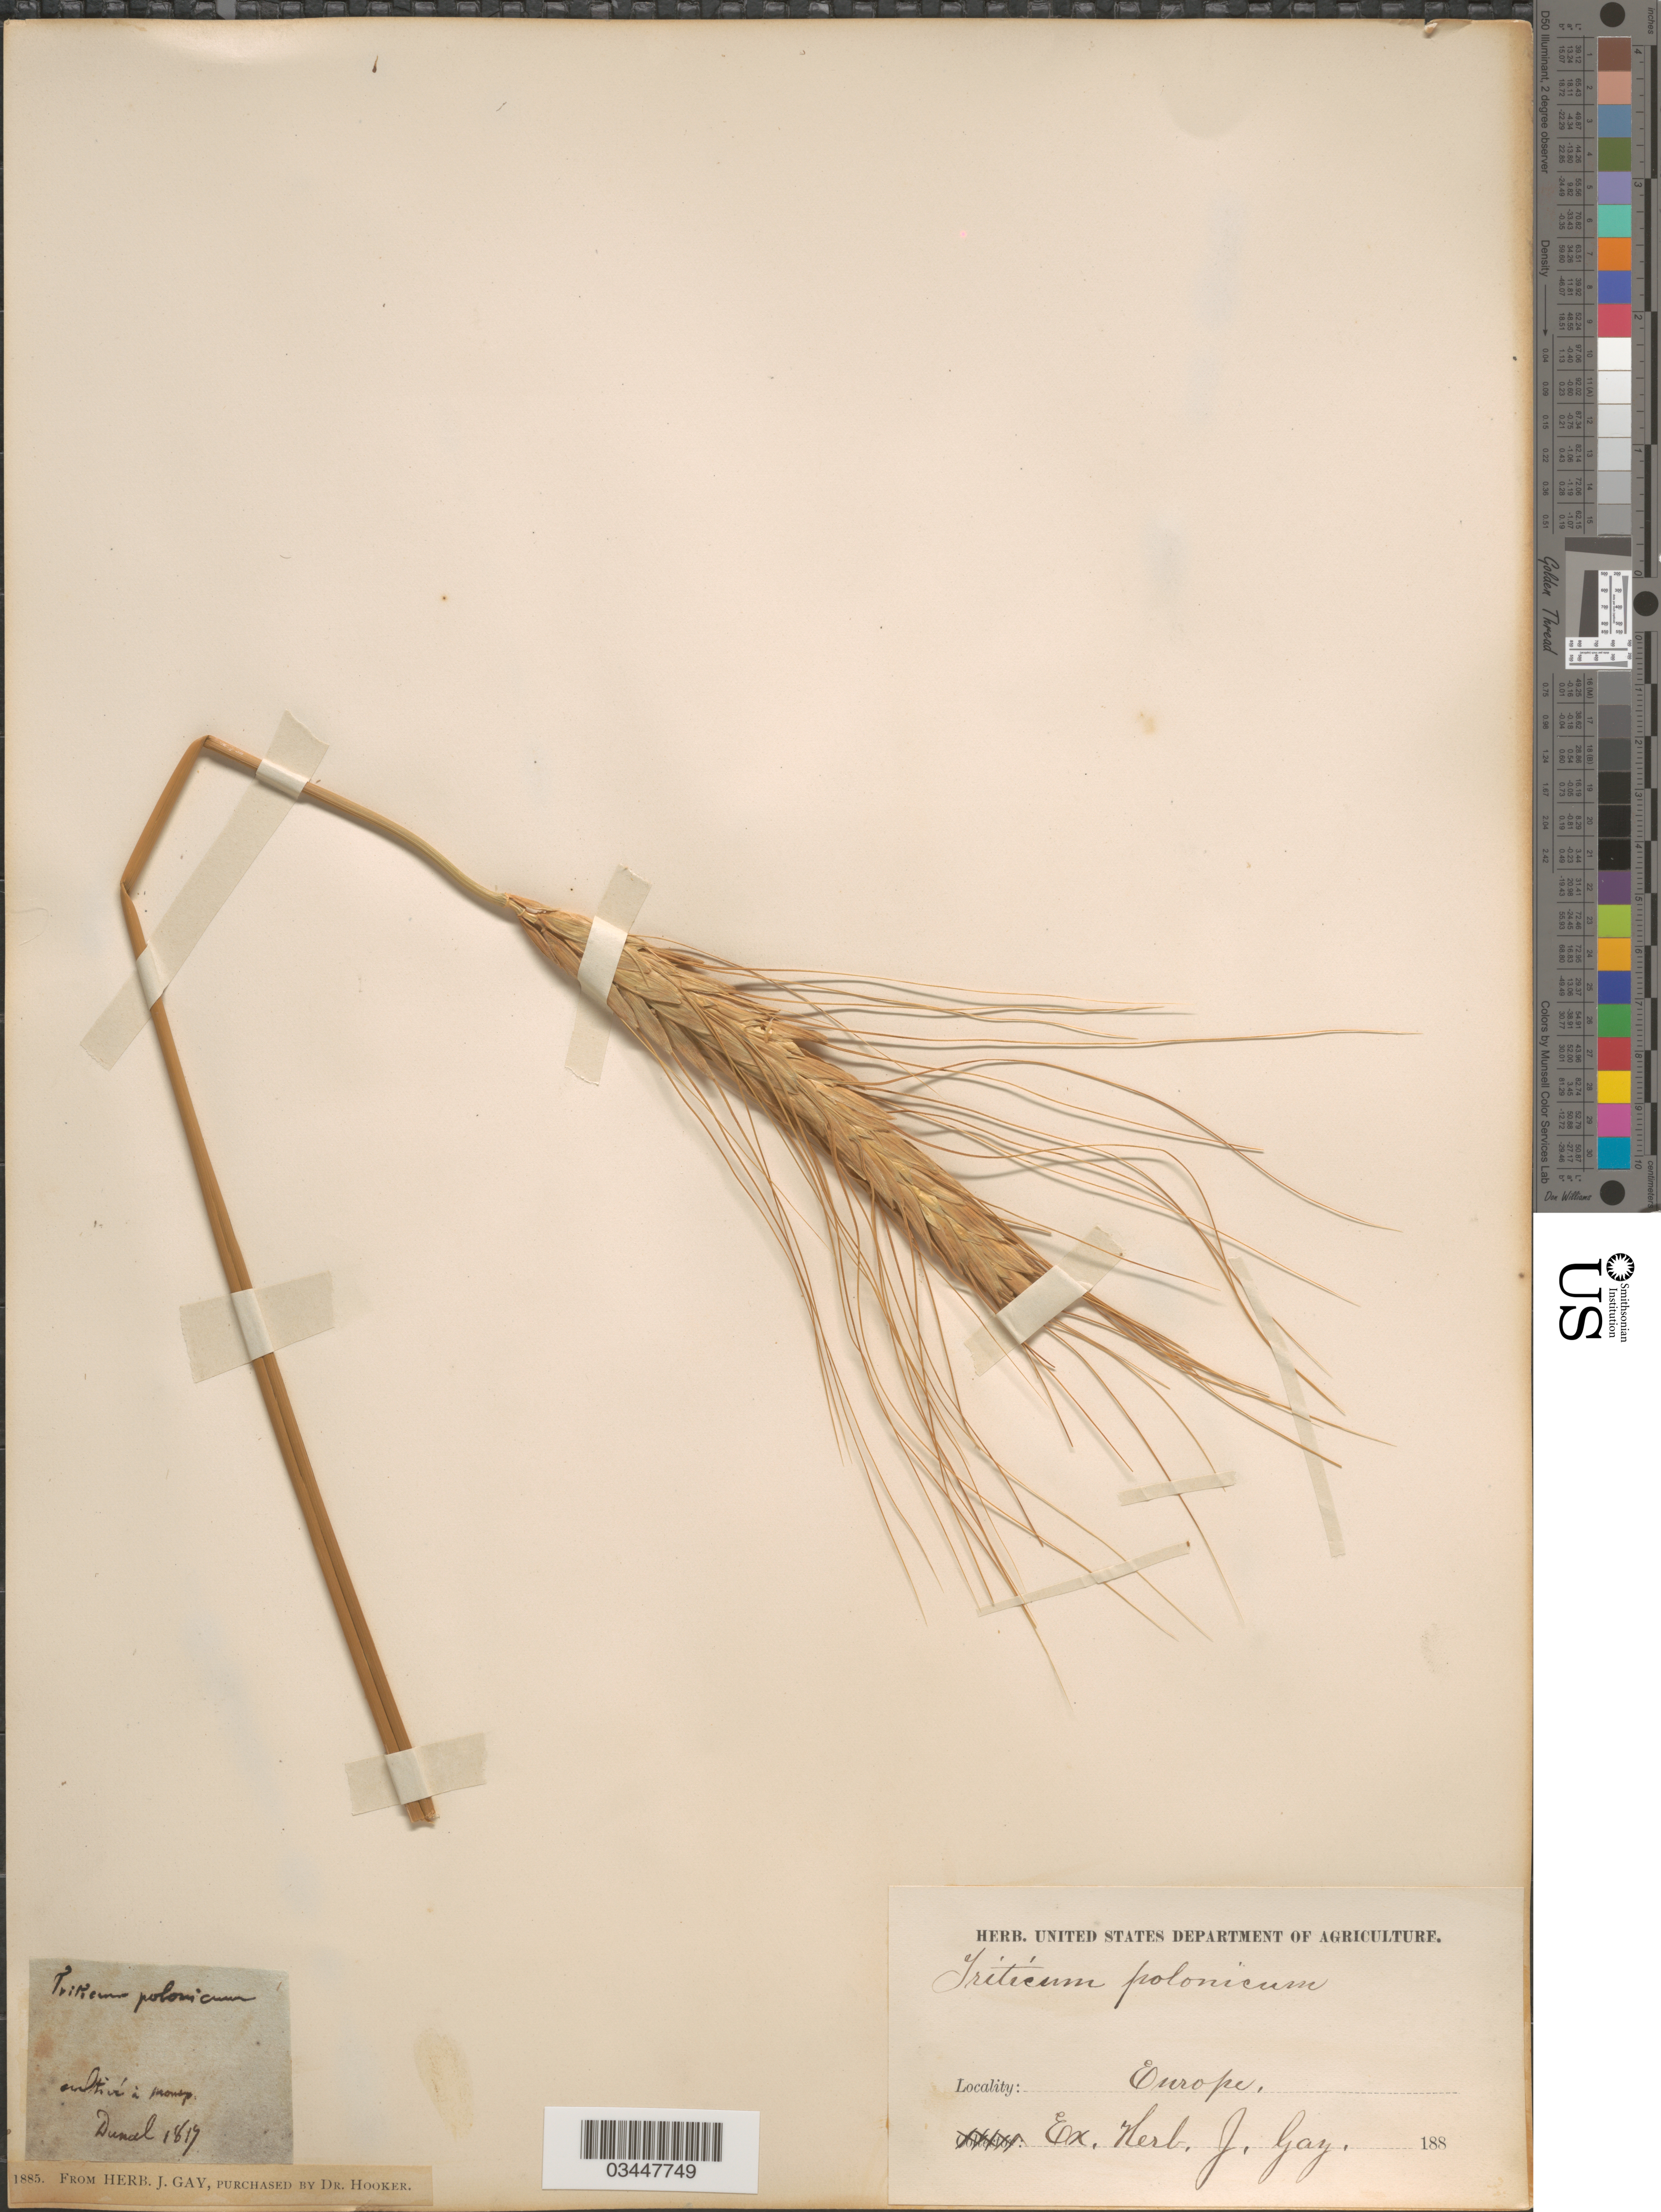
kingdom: Plantae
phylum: Tracheophyta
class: Liliopsida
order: Poales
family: Poaceae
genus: Triticum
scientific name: Triticum polonicum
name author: L.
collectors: Duval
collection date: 1817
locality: Cultivé in [illegible text]. Europe.